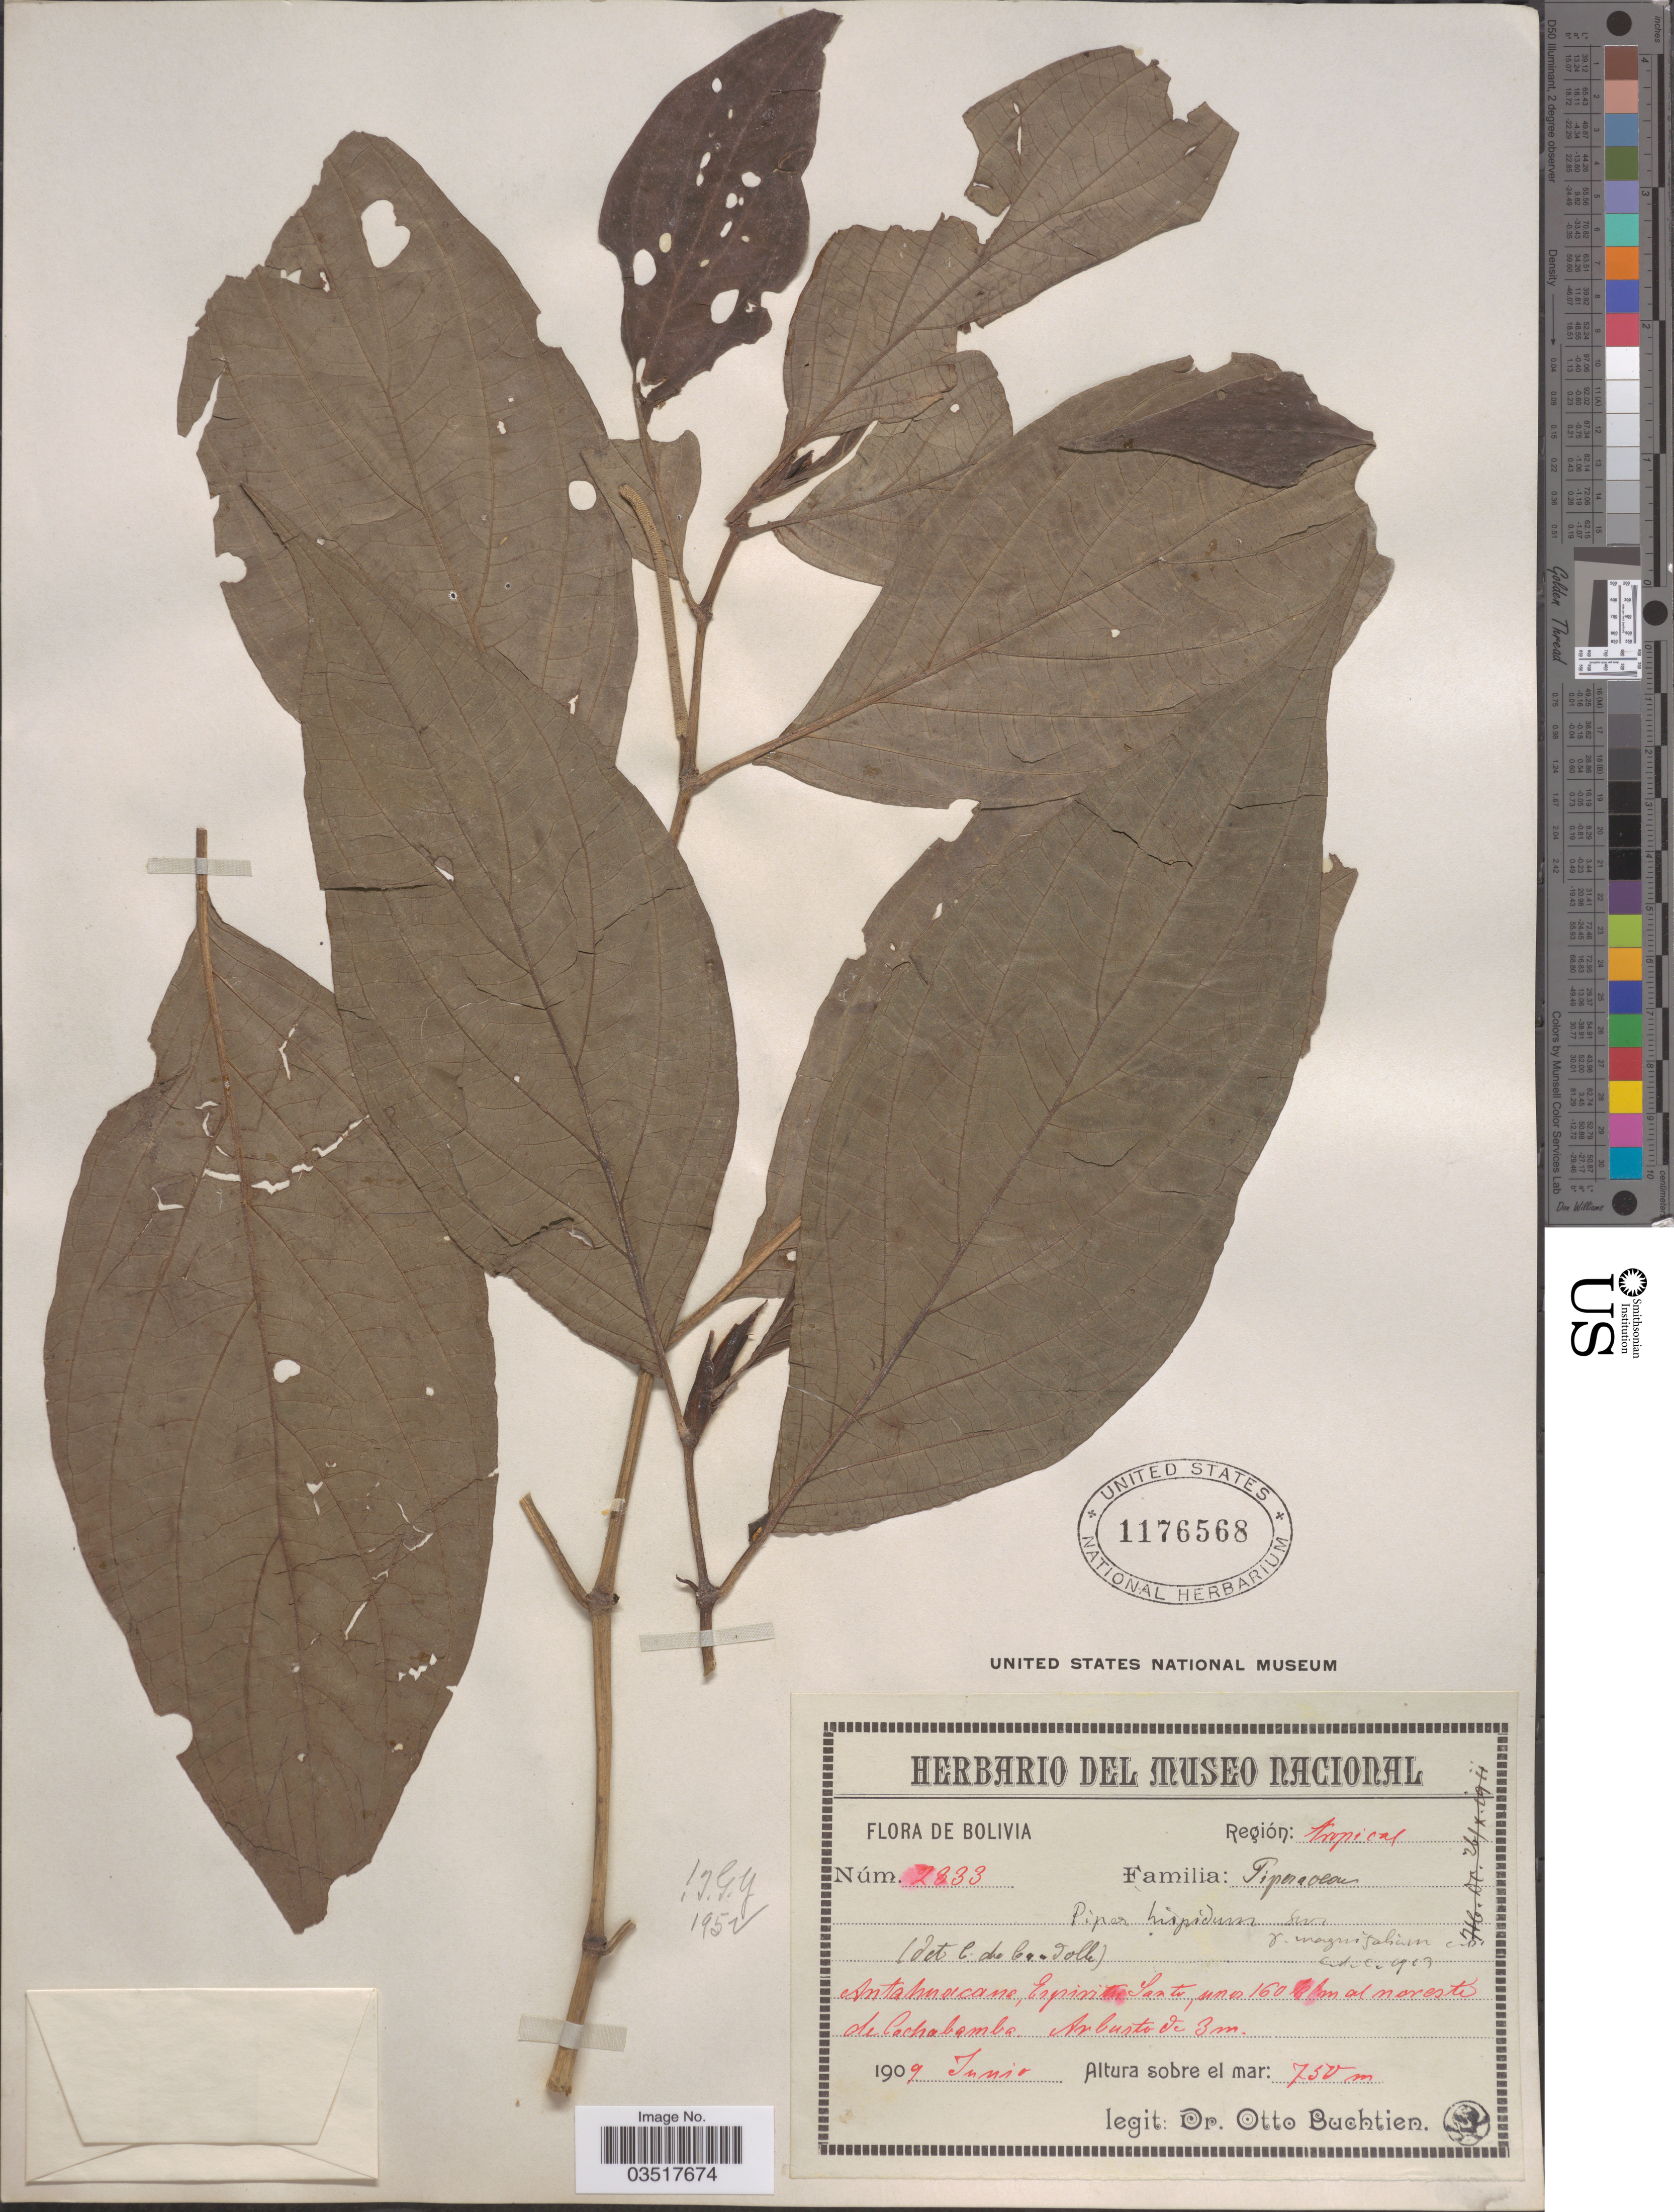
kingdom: Plantae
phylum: Tracheophyta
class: Magnoliopsida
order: Piperales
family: Piperaceae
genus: Piper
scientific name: Piper hispidum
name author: Sw.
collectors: O. Buchtien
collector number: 2833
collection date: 1909-06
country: Bolivia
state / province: Cochabamba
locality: Región: tropical. Antahuacana, Espiritu Santo, unos 160 klm at noreste de Cochabamba.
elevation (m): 750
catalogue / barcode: US 1176568